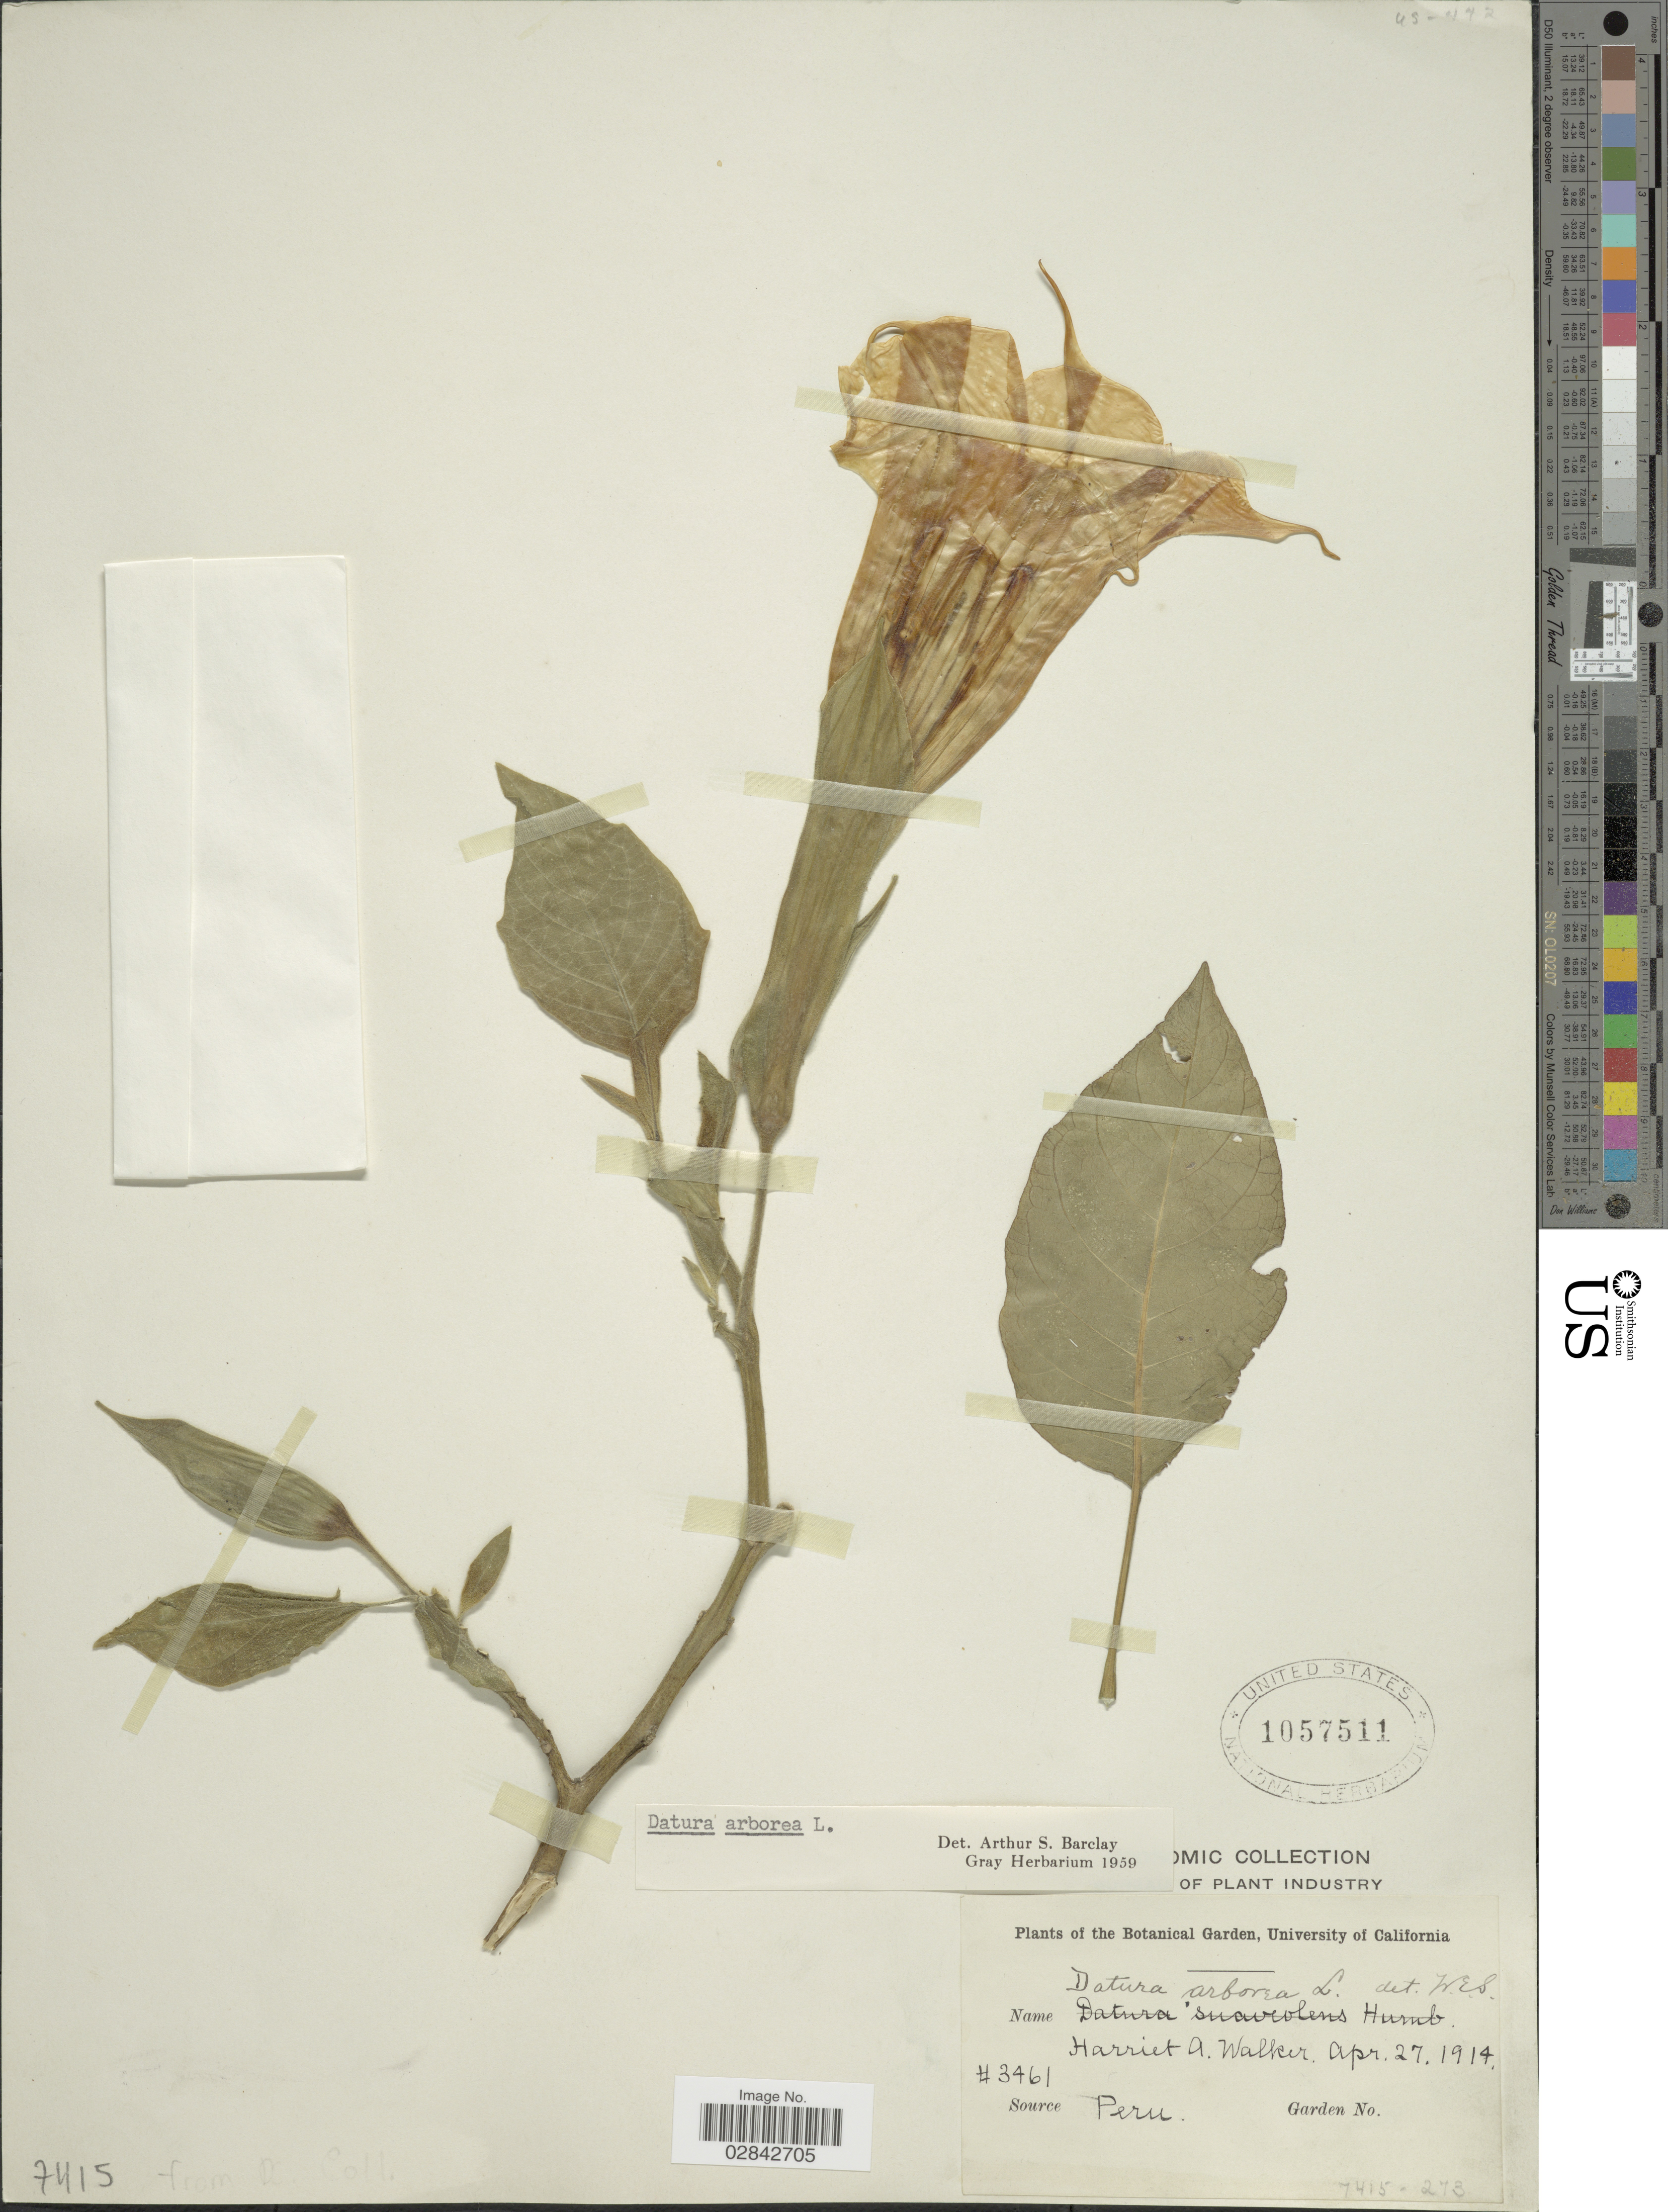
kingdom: Plantae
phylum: Tracheophyta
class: Magnoliopsida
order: Solanales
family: Solanaceae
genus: Brugmansia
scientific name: Brugmansia arborea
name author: (L.) Lagerh.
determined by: (US) Smithsonian Institution - National Museum of Natural History - Department of Botany (UNITED STATES)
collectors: H. Walker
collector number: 3461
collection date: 1914-04-27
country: United States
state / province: California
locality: Botanical Garden, UNiversity of California.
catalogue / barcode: US 1057511